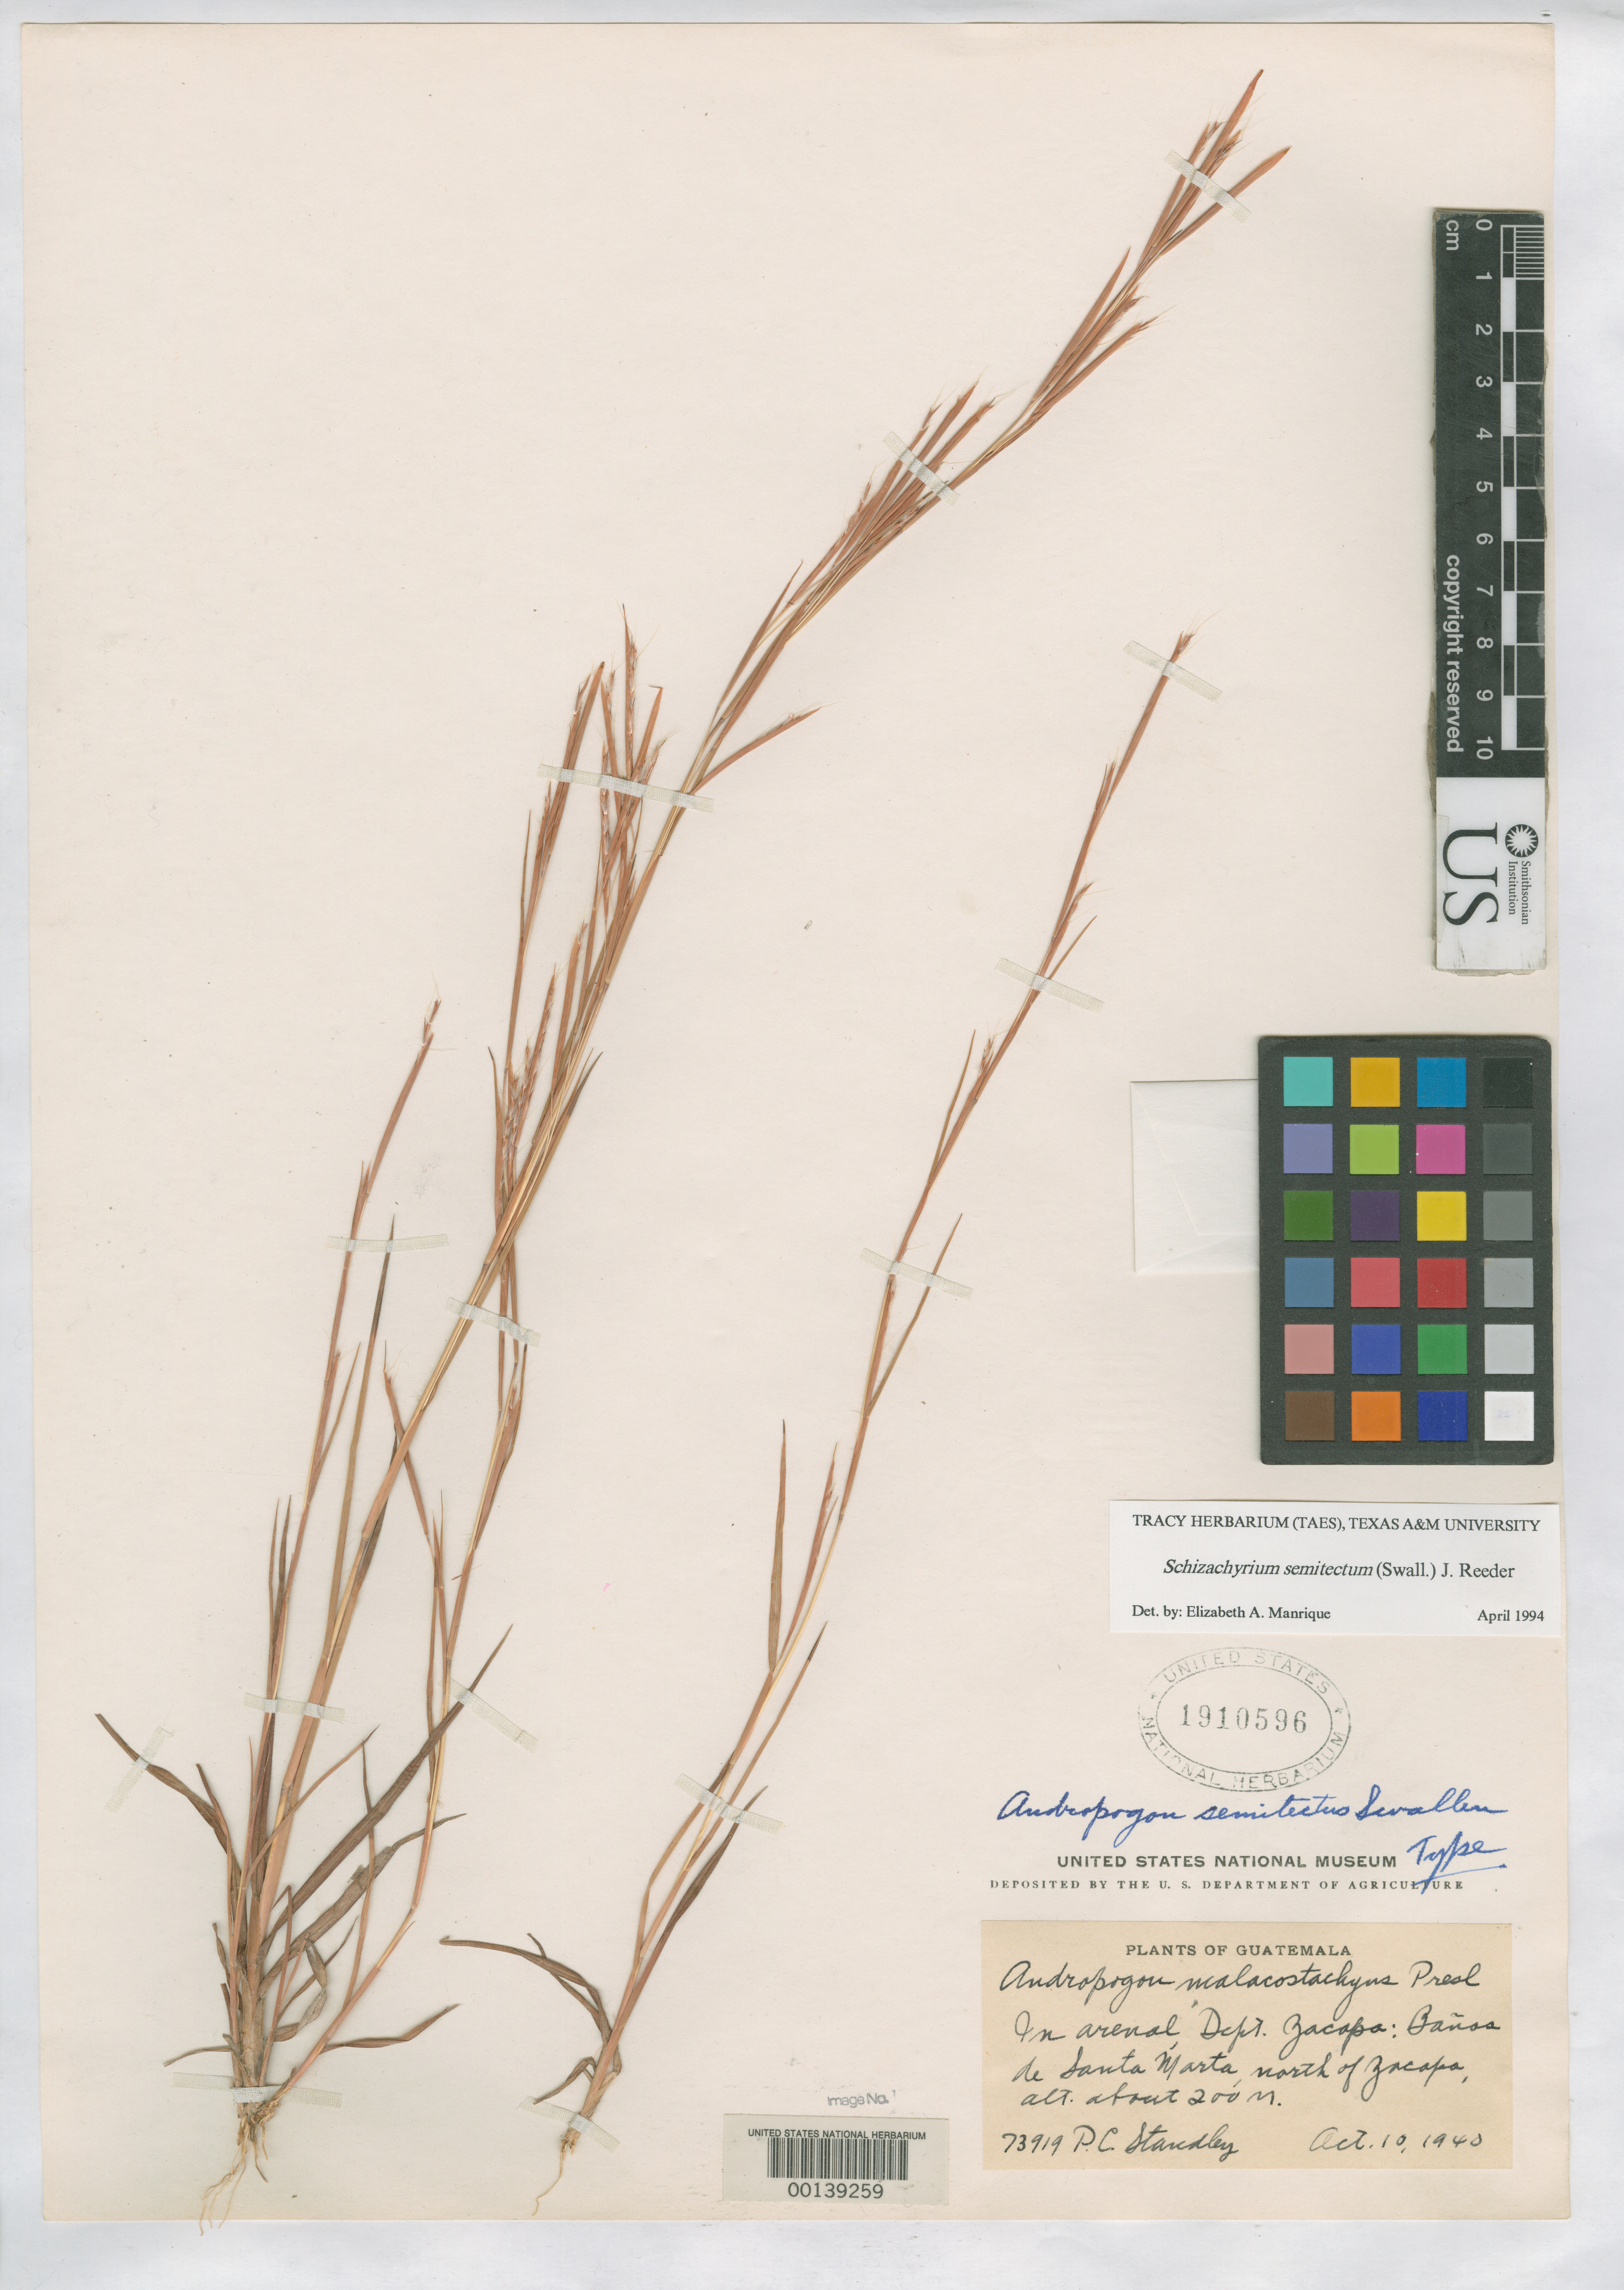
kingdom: Plantae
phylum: Tracheophyta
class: Liliopsida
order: Poales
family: Poaceae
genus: Andropogon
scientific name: Andropogon semitectus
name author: Swallen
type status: Holotype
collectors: P. C. Standley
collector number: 73919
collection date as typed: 10 Oct 1940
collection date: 1940-10-10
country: Guatemala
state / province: Zacapa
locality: Banos de Santa Marta, N of Zacapa.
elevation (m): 200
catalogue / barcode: US 1910596